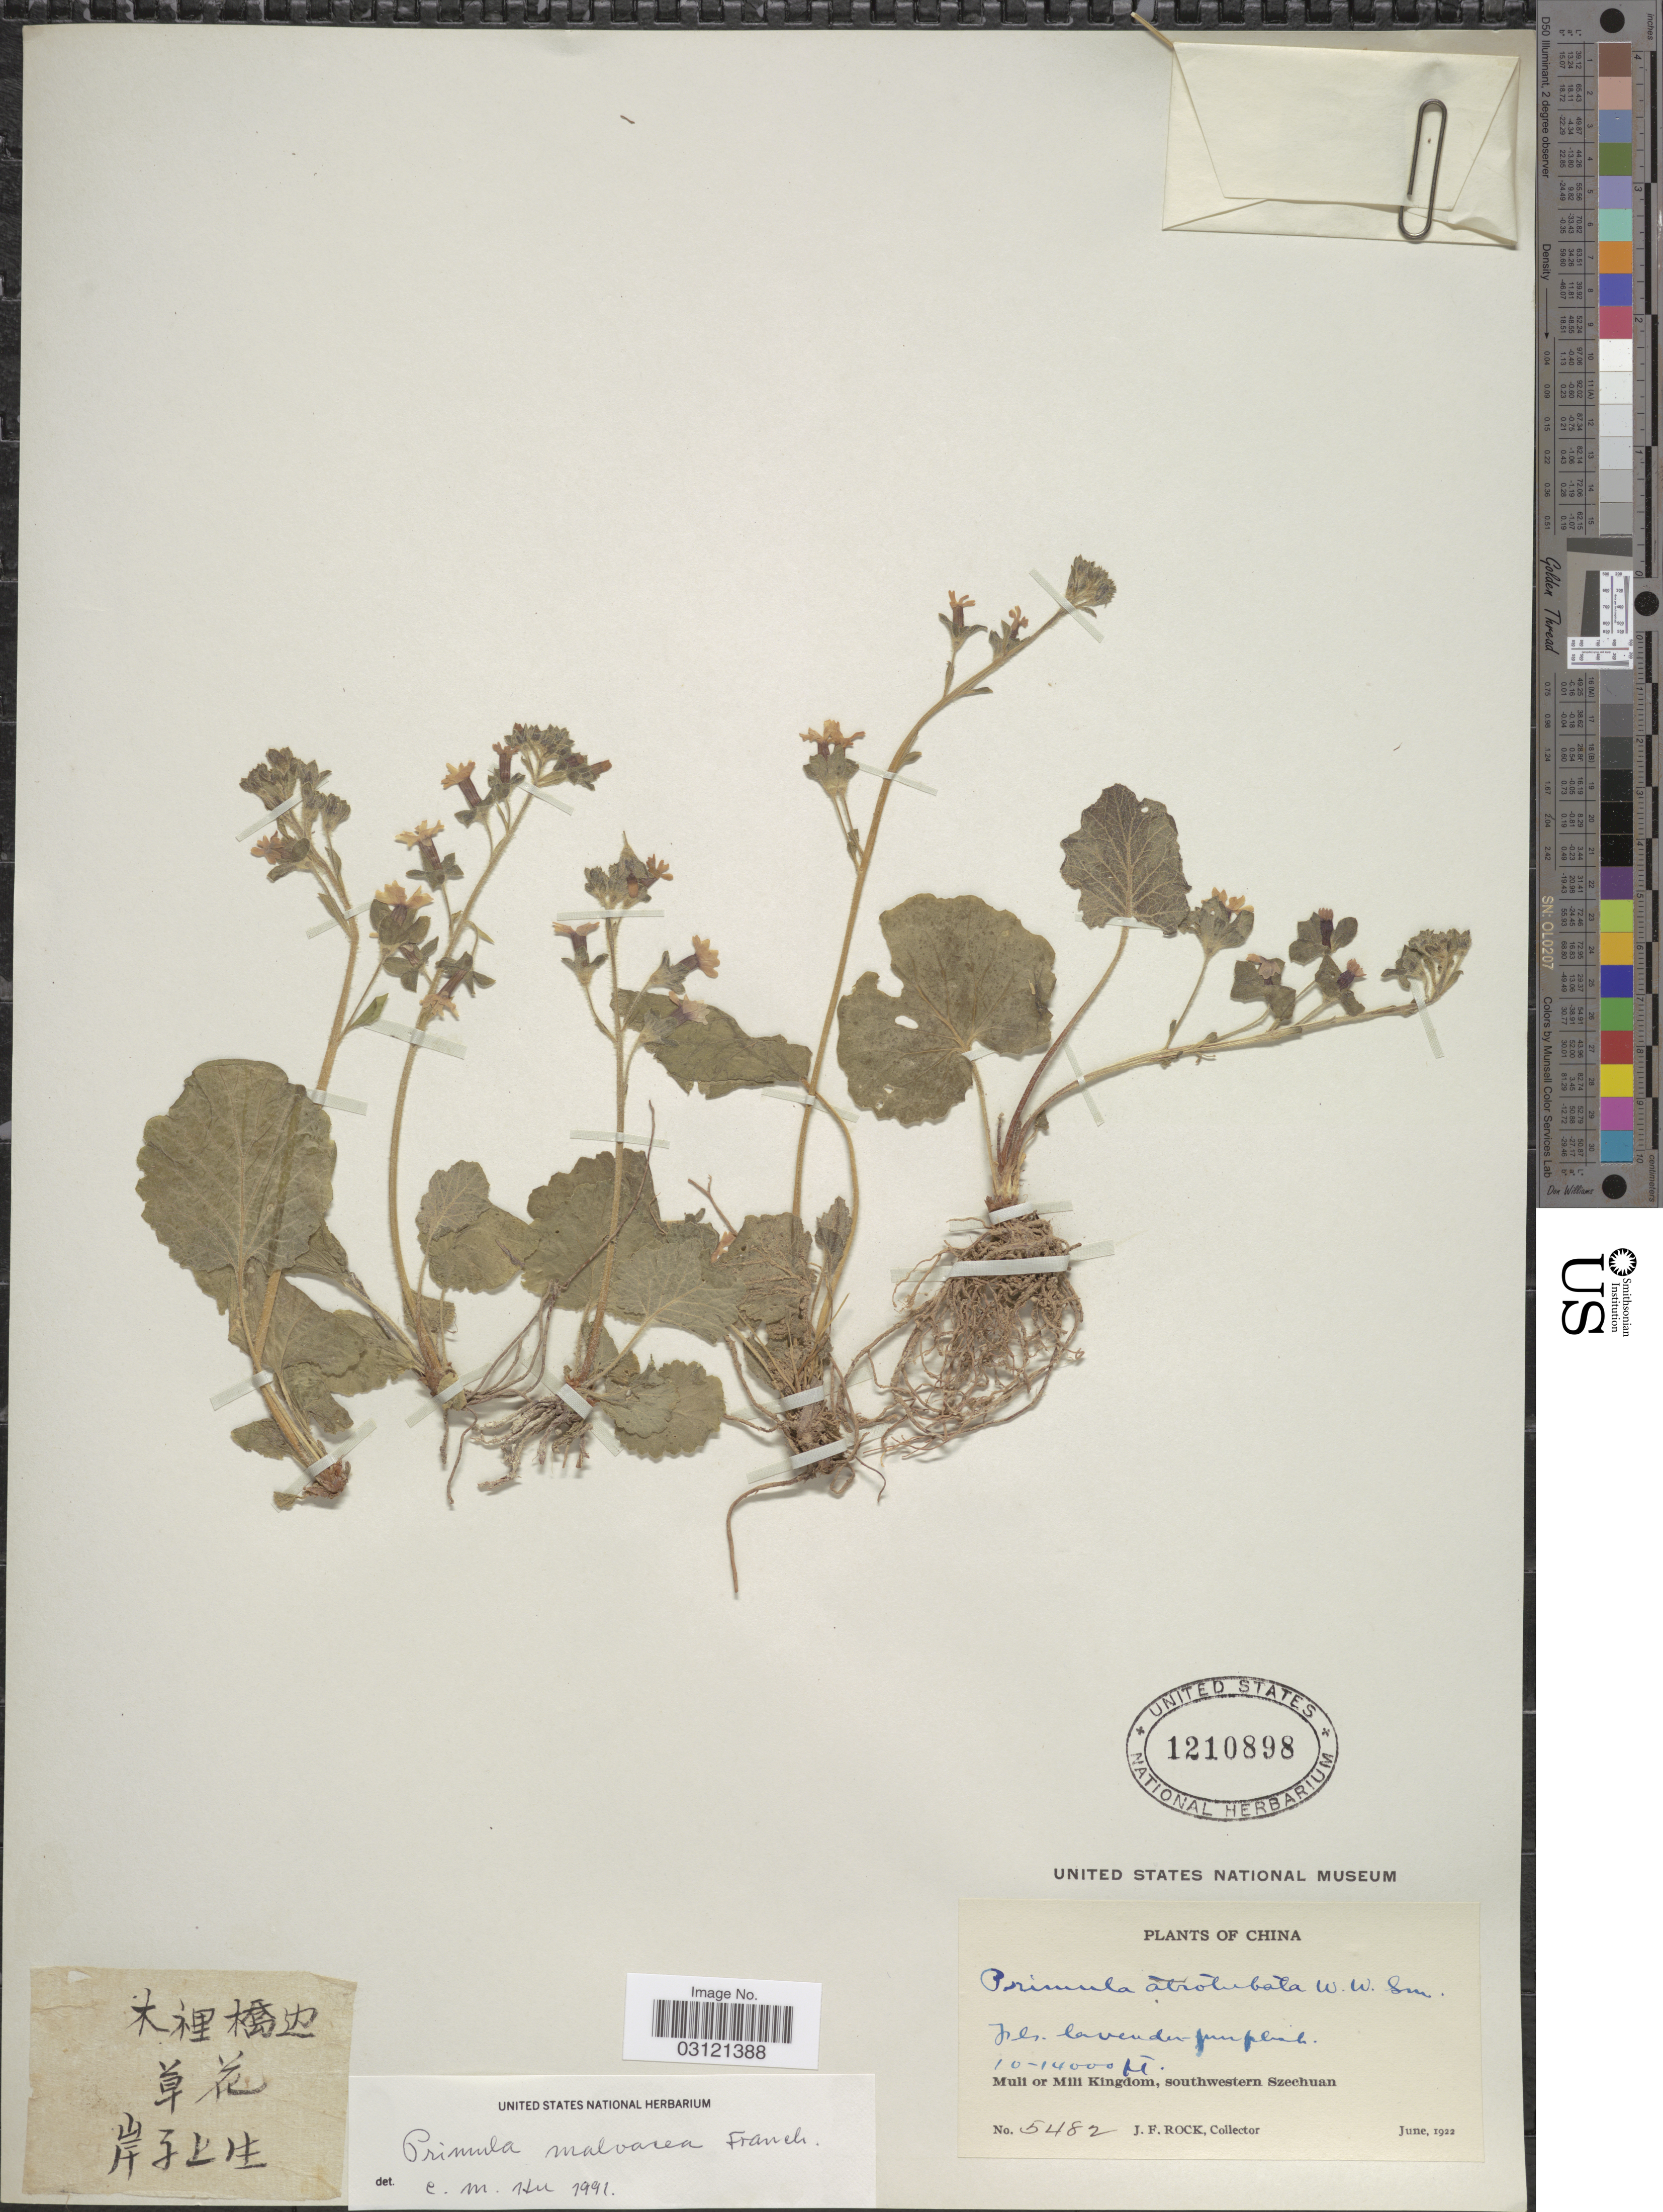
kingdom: Plantae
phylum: Tracheophyta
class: Magnoliopsida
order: Ericales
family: Primulaceae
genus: Primula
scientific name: Primula malvacea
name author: Franch.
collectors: J. Rock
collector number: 5482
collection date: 1922-06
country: China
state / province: Sichuan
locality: Muli or Mili Kingdom, southwestern Szechuan.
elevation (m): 3048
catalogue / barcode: US 1210898